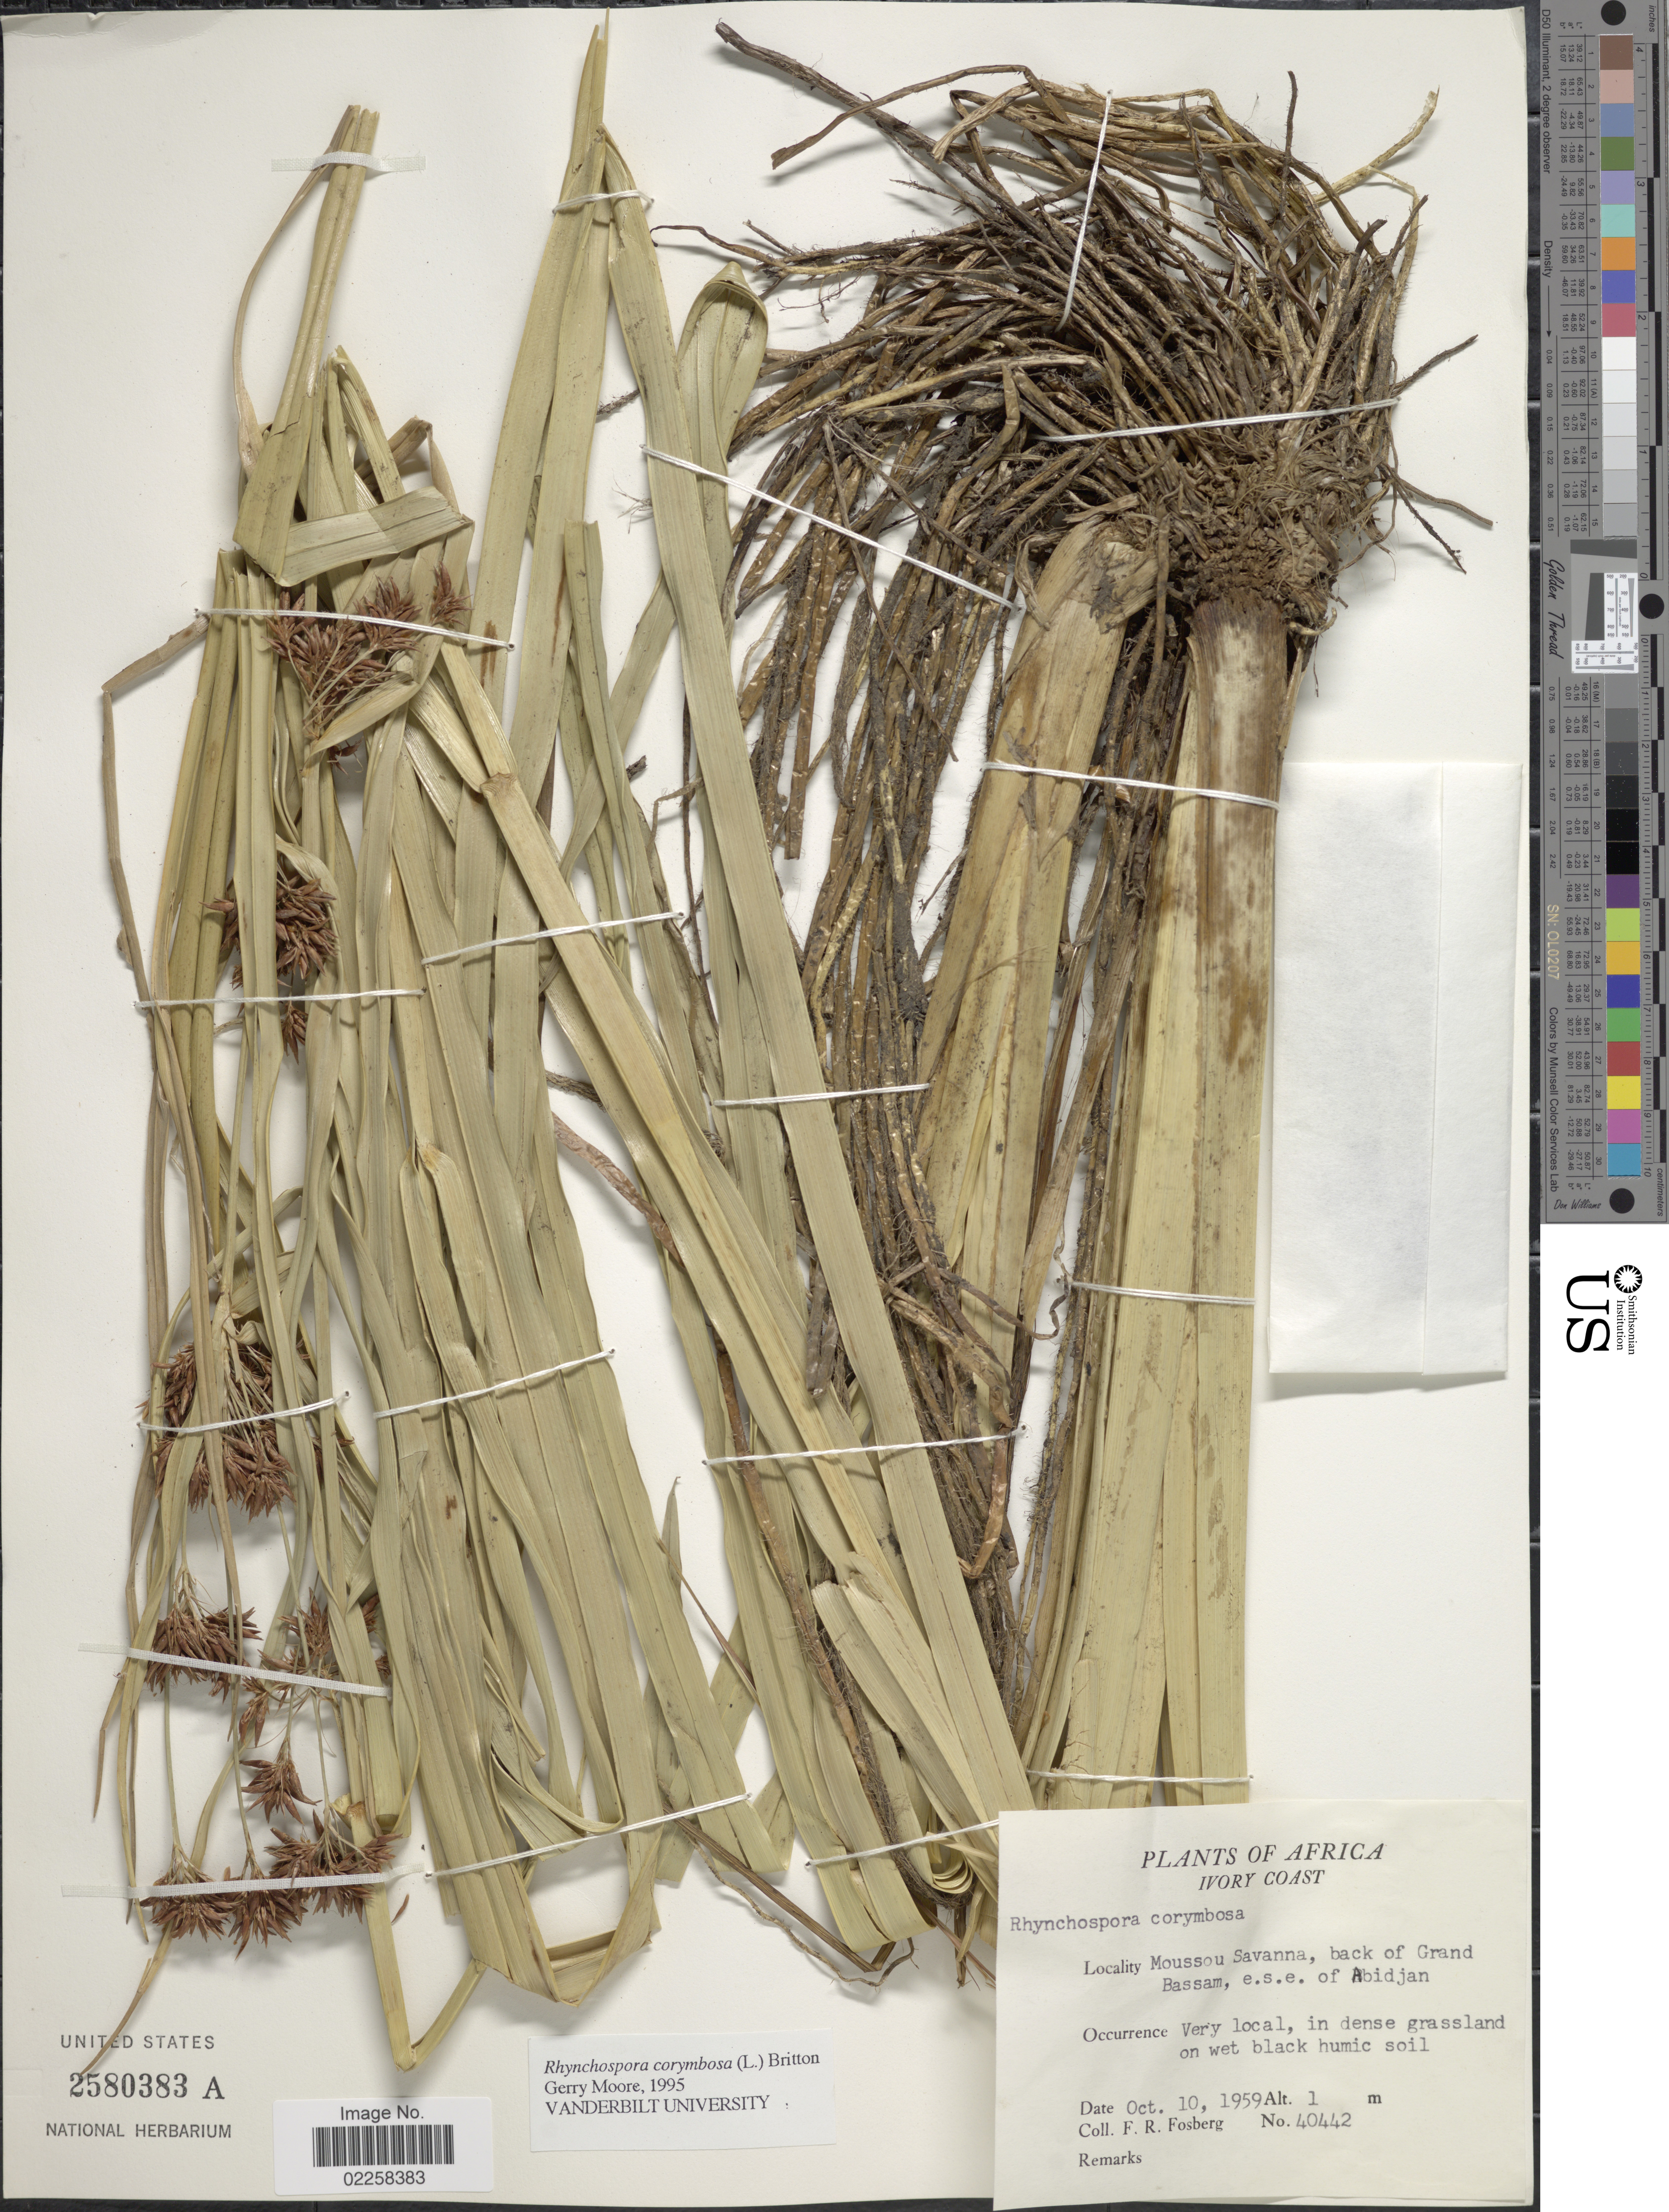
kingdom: Plantae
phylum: Tracheophyta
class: Liliopsida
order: Poales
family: Cyperaceae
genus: Rhynchospora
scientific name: Rhynchospora corymbosa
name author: (L.) Britton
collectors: F. R. Fosberg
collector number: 40442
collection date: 1959-10-10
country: Ivory Coast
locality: Moussou Savanna, back of Grand Bassam, e.s.e. of Abidjan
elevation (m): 1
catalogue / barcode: US 2580383A